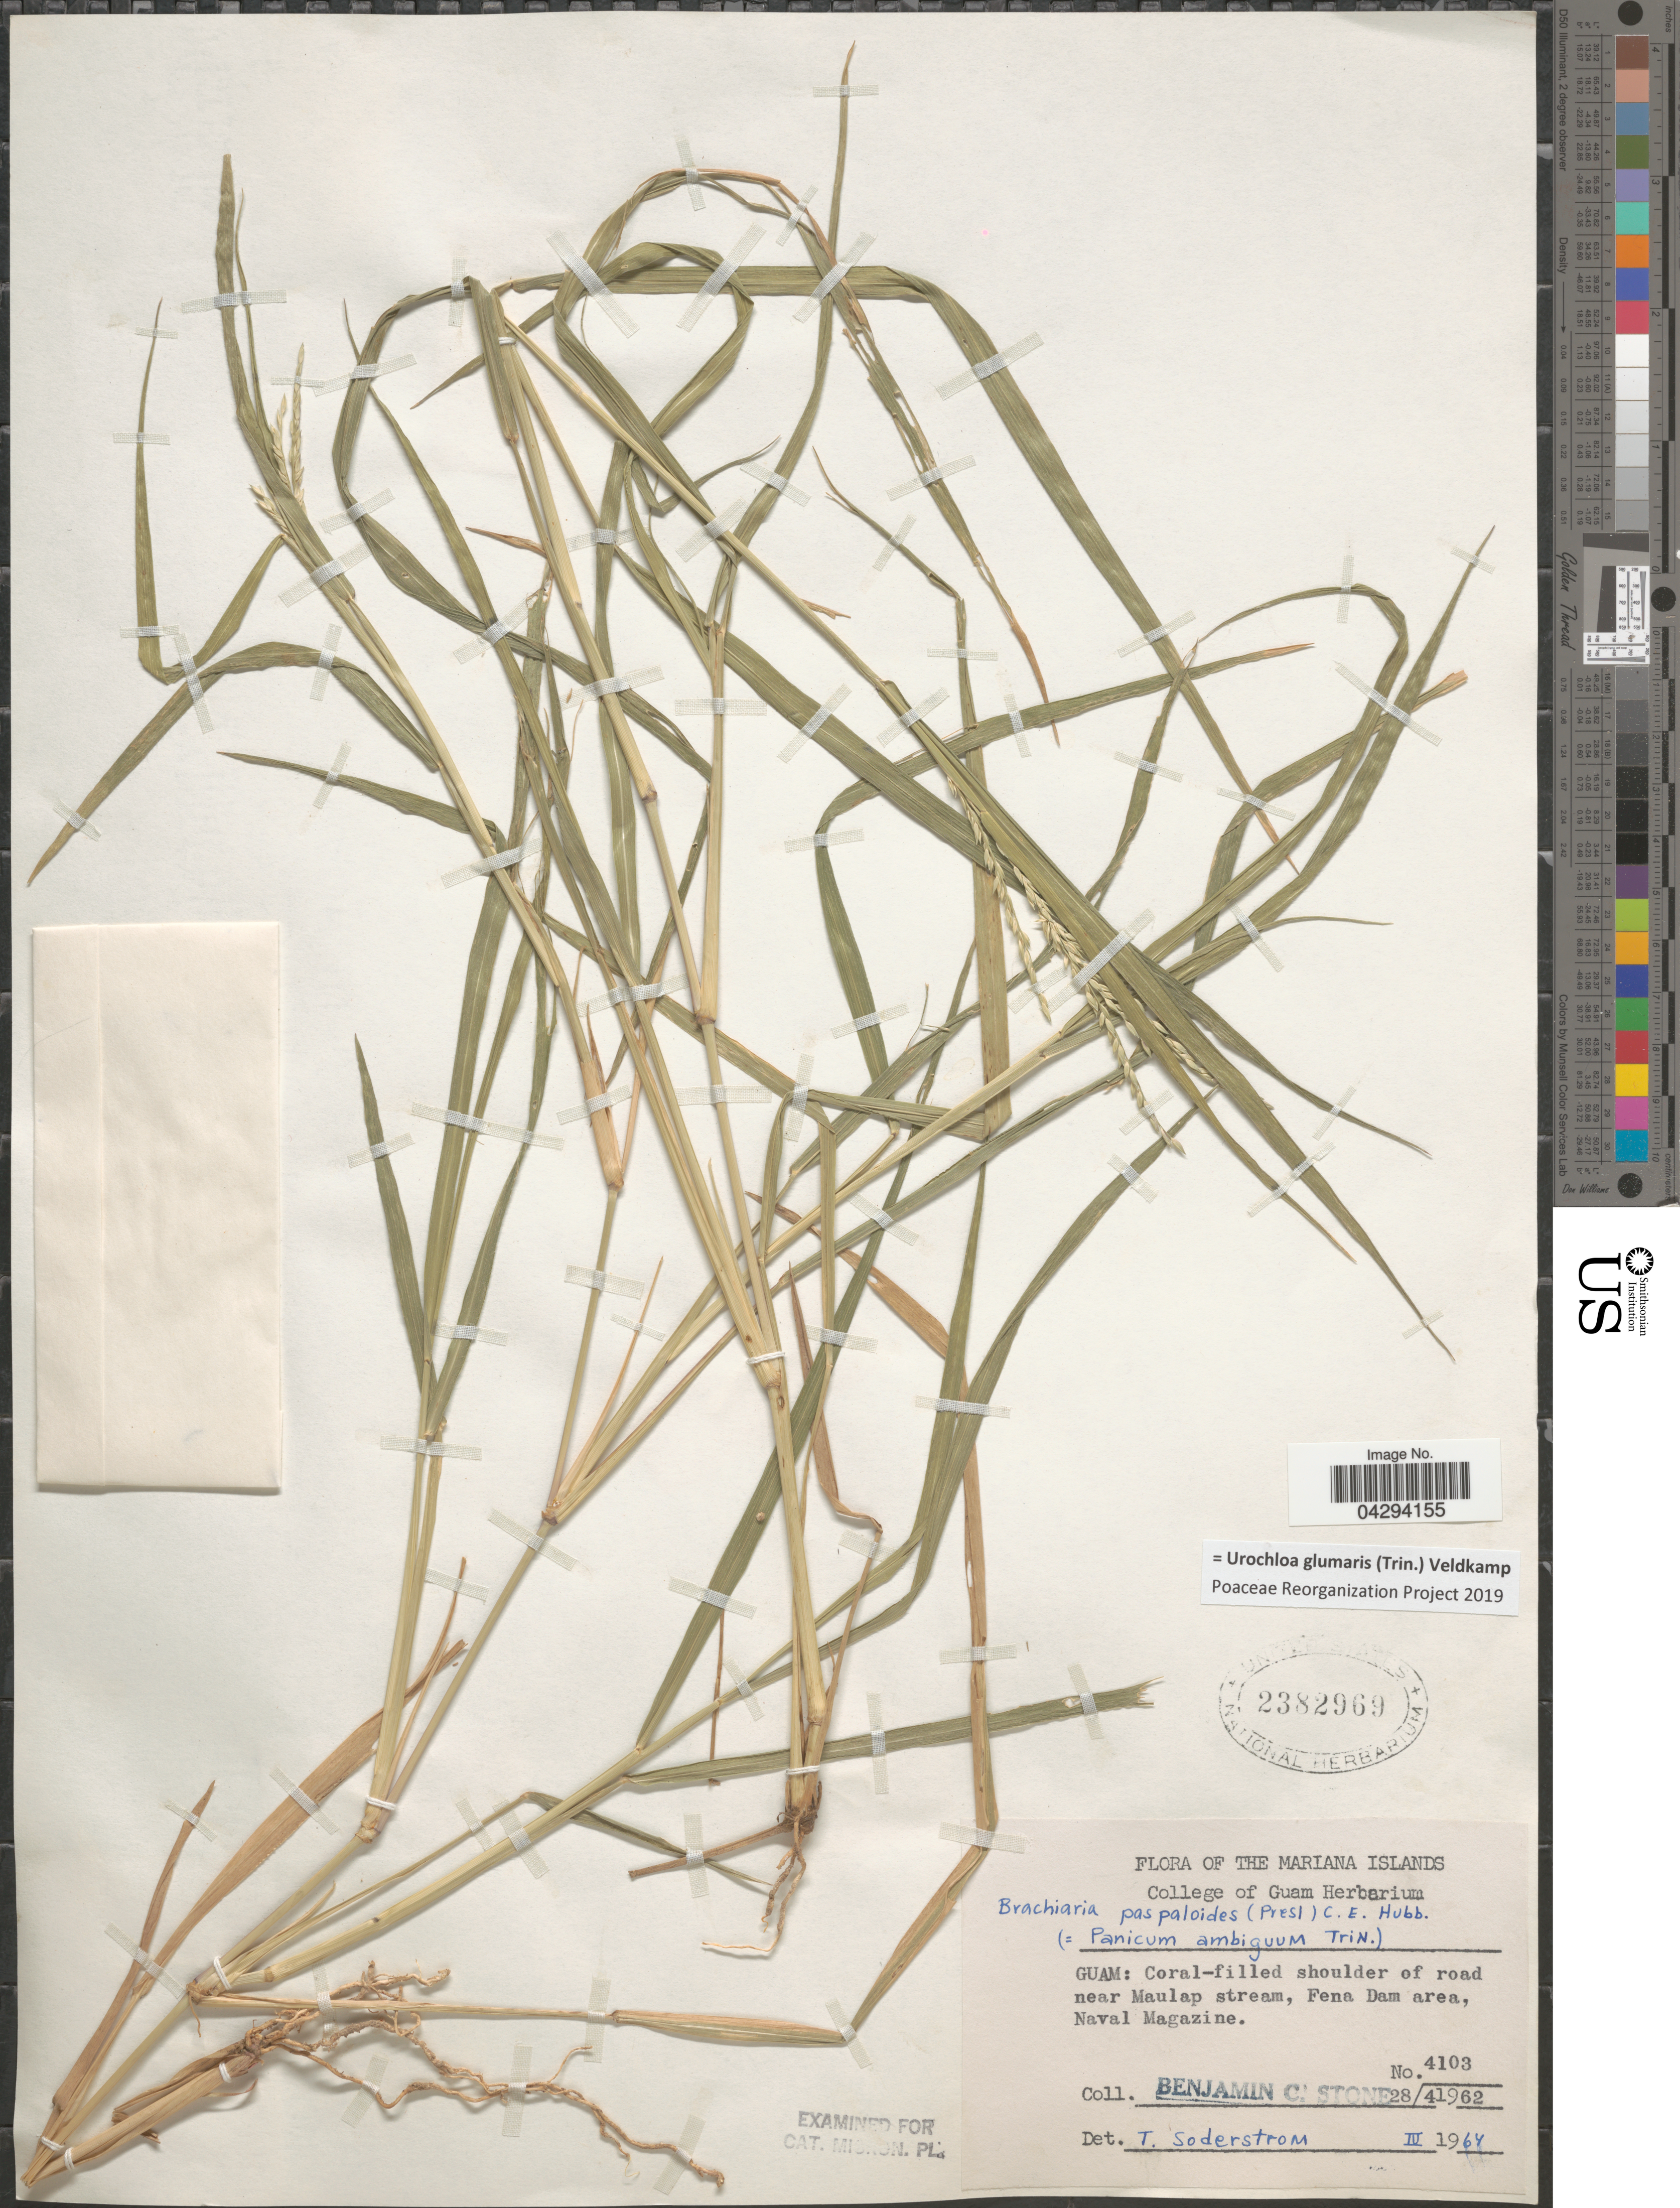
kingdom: Plantae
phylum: Tracheophyta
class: Liliopsida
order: Poales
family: Poaceae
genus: Urochloa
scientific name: Urochloa glumaris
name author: (Trin.) Veldkamp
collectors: B. C. Stone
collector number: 4103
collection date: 1962-04-28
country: Guam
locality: The Mariana Islands. Coral-filled shoulder of road near Maulap stream, Fena Dam area, Naval Magazine.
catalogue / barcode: US 2382969